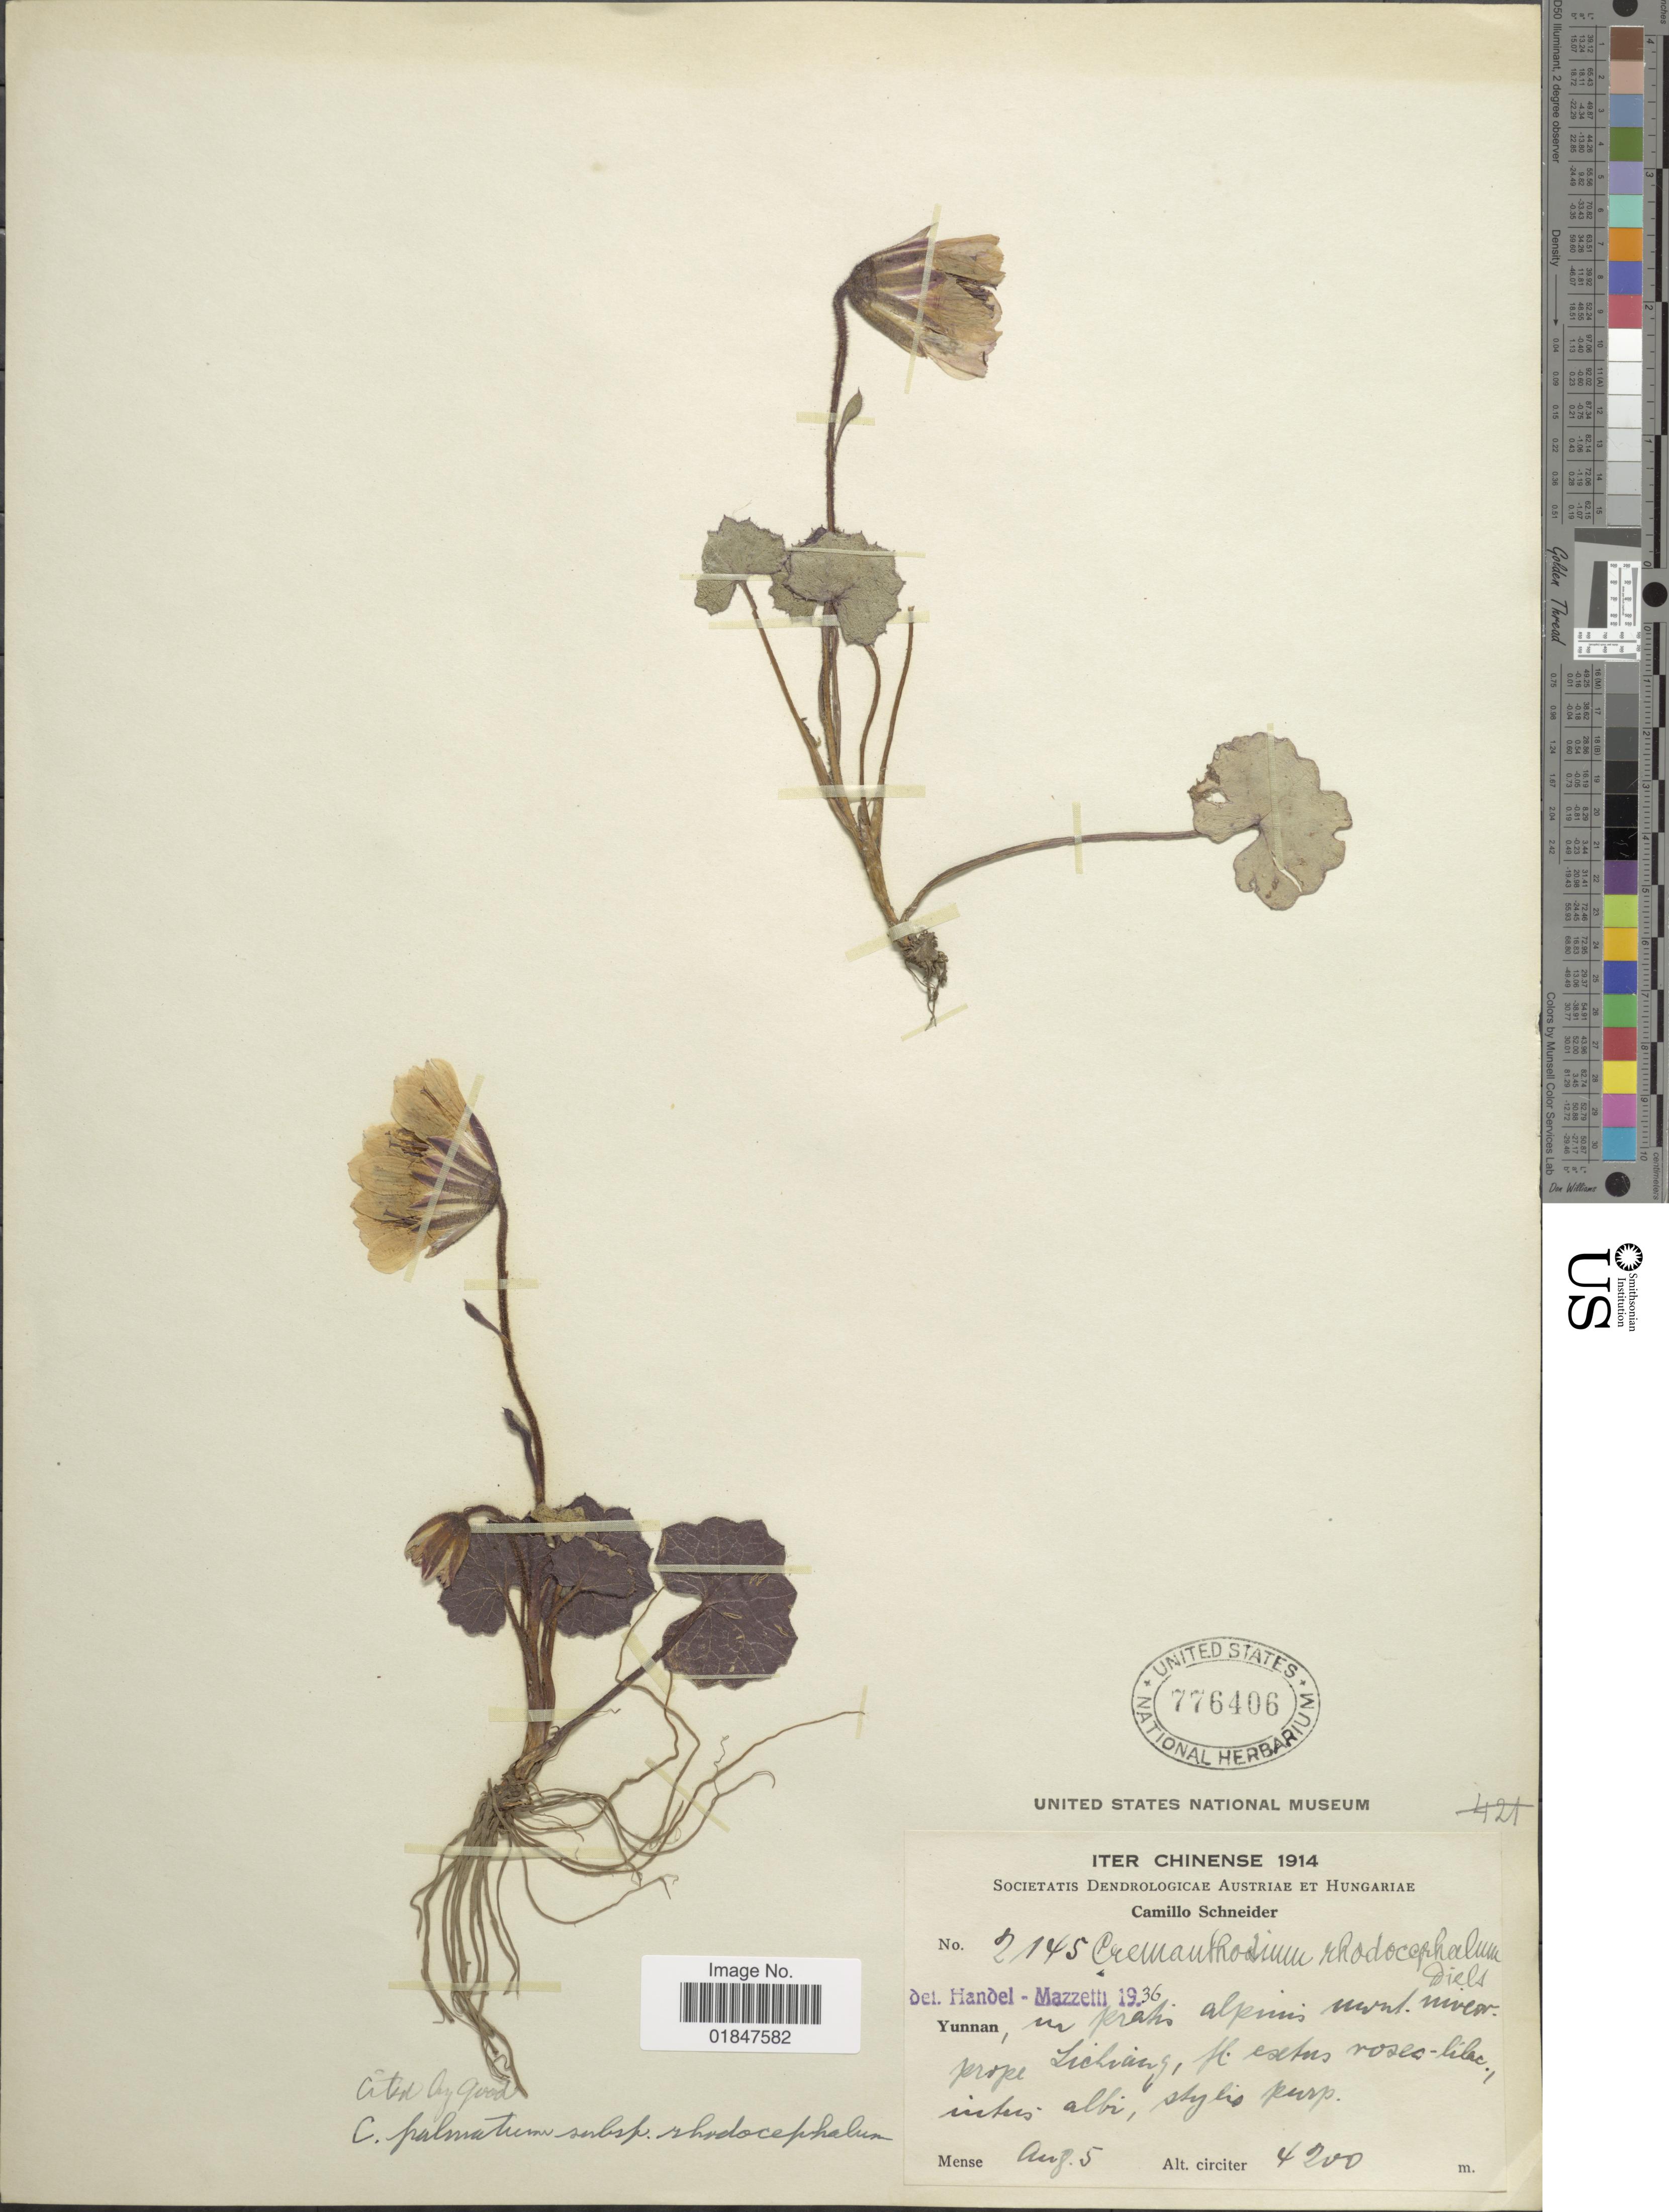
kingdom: Plantae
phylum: Tracheophyta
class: Magnoliopsida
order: Asterales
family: Asteraceae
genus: Cremanthodium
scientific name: Cremanthodium rhodocephalum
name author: Diels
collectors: C. K. Schneider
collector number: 2145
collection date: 1914-08-05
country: China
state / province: Yunnan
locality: Prope Lichiang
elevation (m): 4200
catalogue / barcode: US 776406